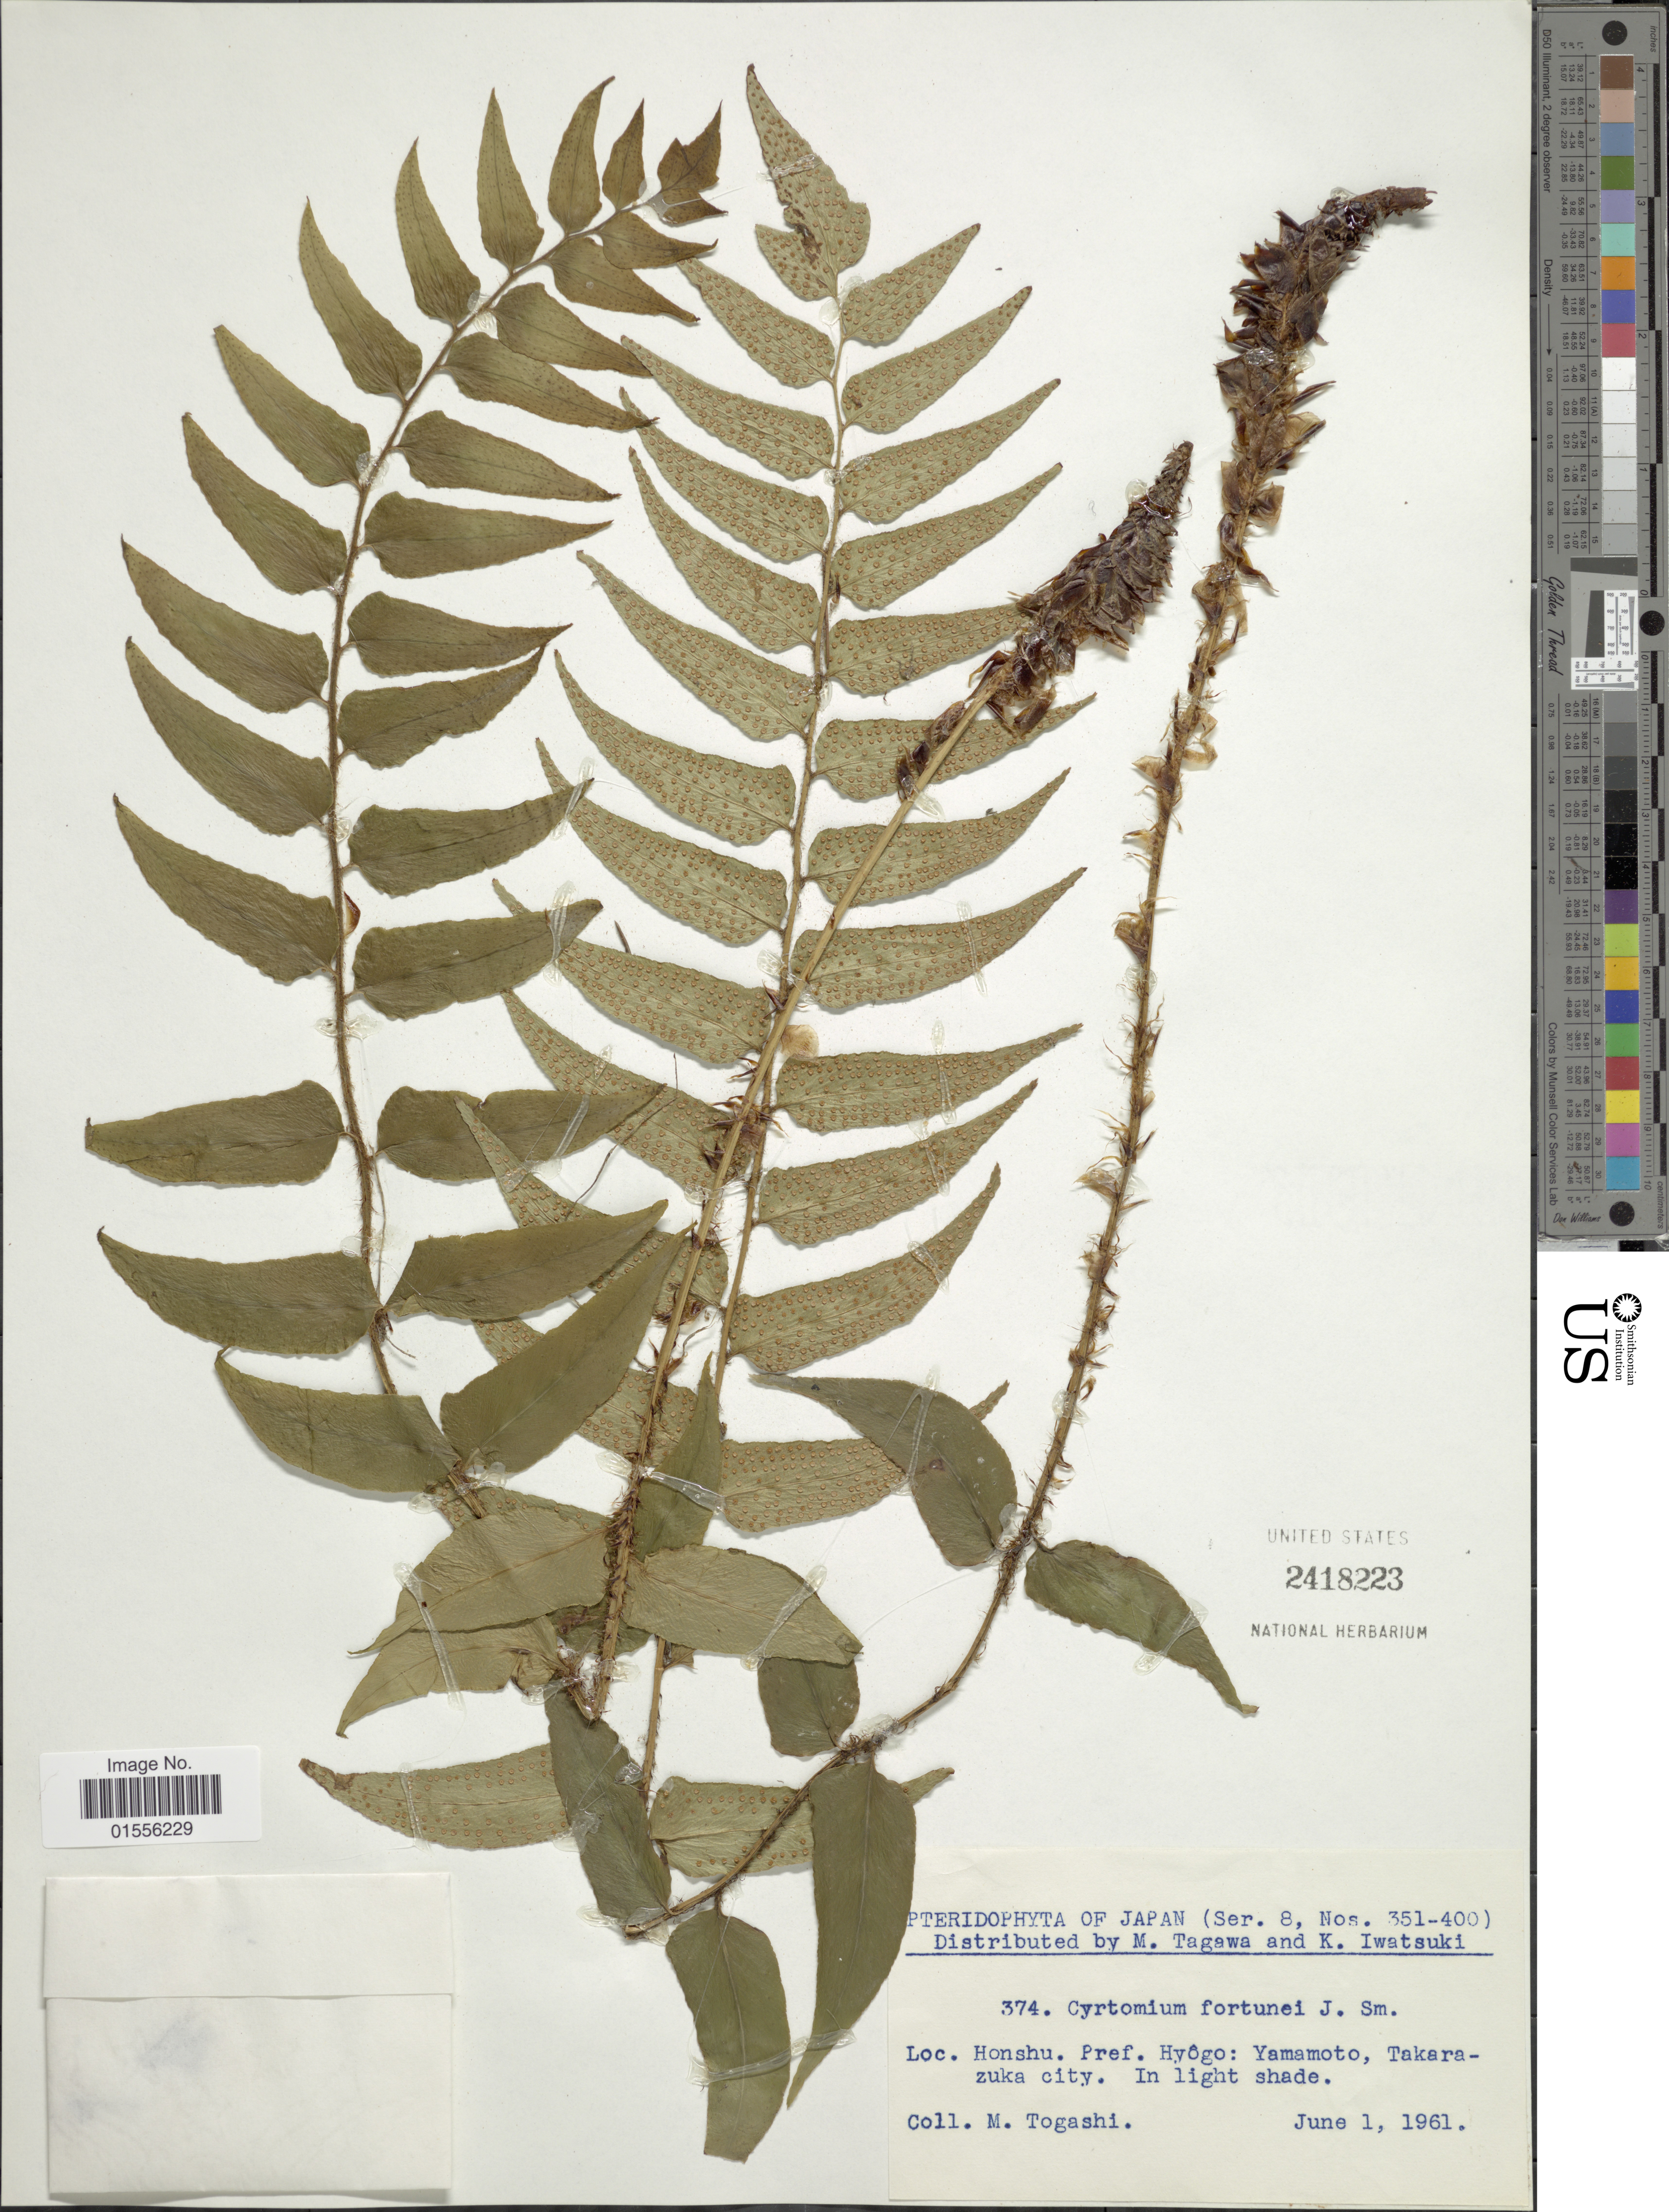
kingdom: Plantae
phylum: Tracheophyta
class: Polypodiopsida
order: Polypodiales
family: Dryopteridaceae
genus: Cyrtomium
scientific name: Cyrtomium fortunei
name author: J. Sm.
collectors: M. Togasi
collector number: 374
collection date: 1961-06-01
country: Japan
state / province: Hyogo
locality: Honshu, Pref Hyôgo: Yamamoto, Takarazuka city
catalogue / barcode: US 2418223